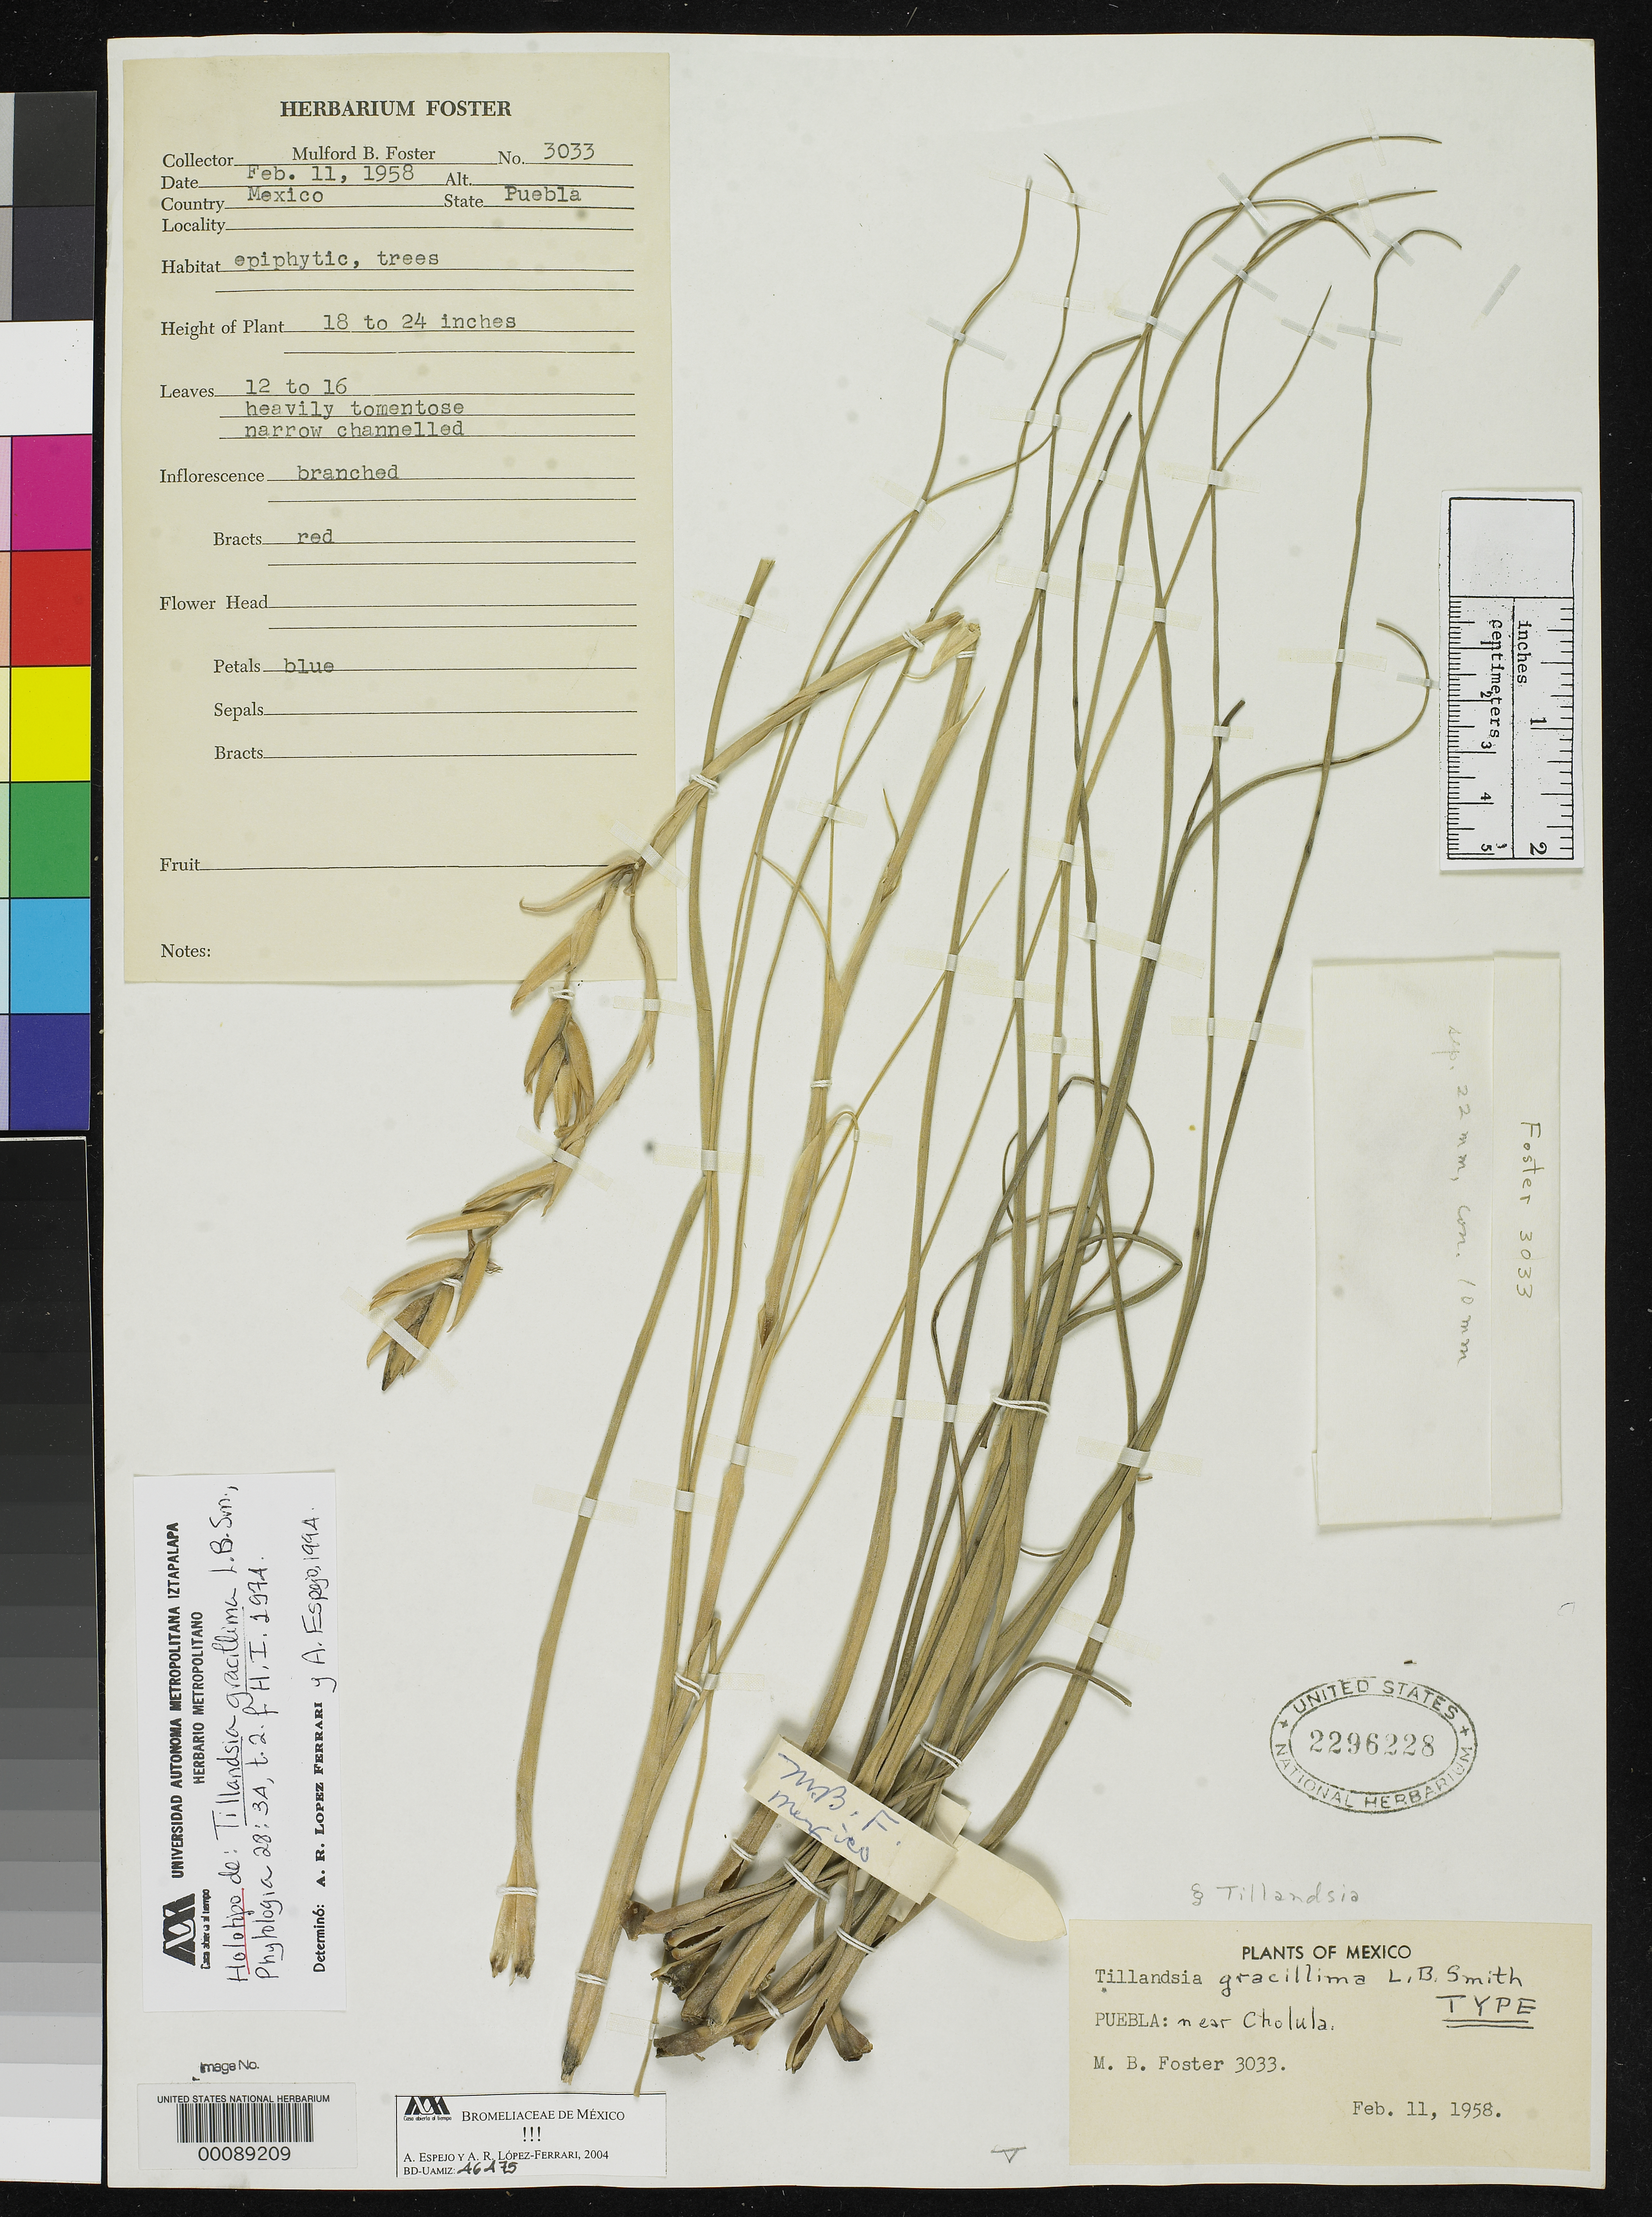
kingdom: Plantae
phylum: Tracheophyta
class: Liliopsida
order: Poales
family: Bromeliaceae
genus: Tillandsia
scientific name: Tillandsia gracillima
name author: L.B. Sm.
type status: Holotype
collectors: M. B. Foster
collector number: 3033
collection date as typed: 11 Feb 1958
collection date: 1958-02-11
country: Mexico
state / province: Puebla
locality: Near Cholula.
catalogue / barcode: US 2296228